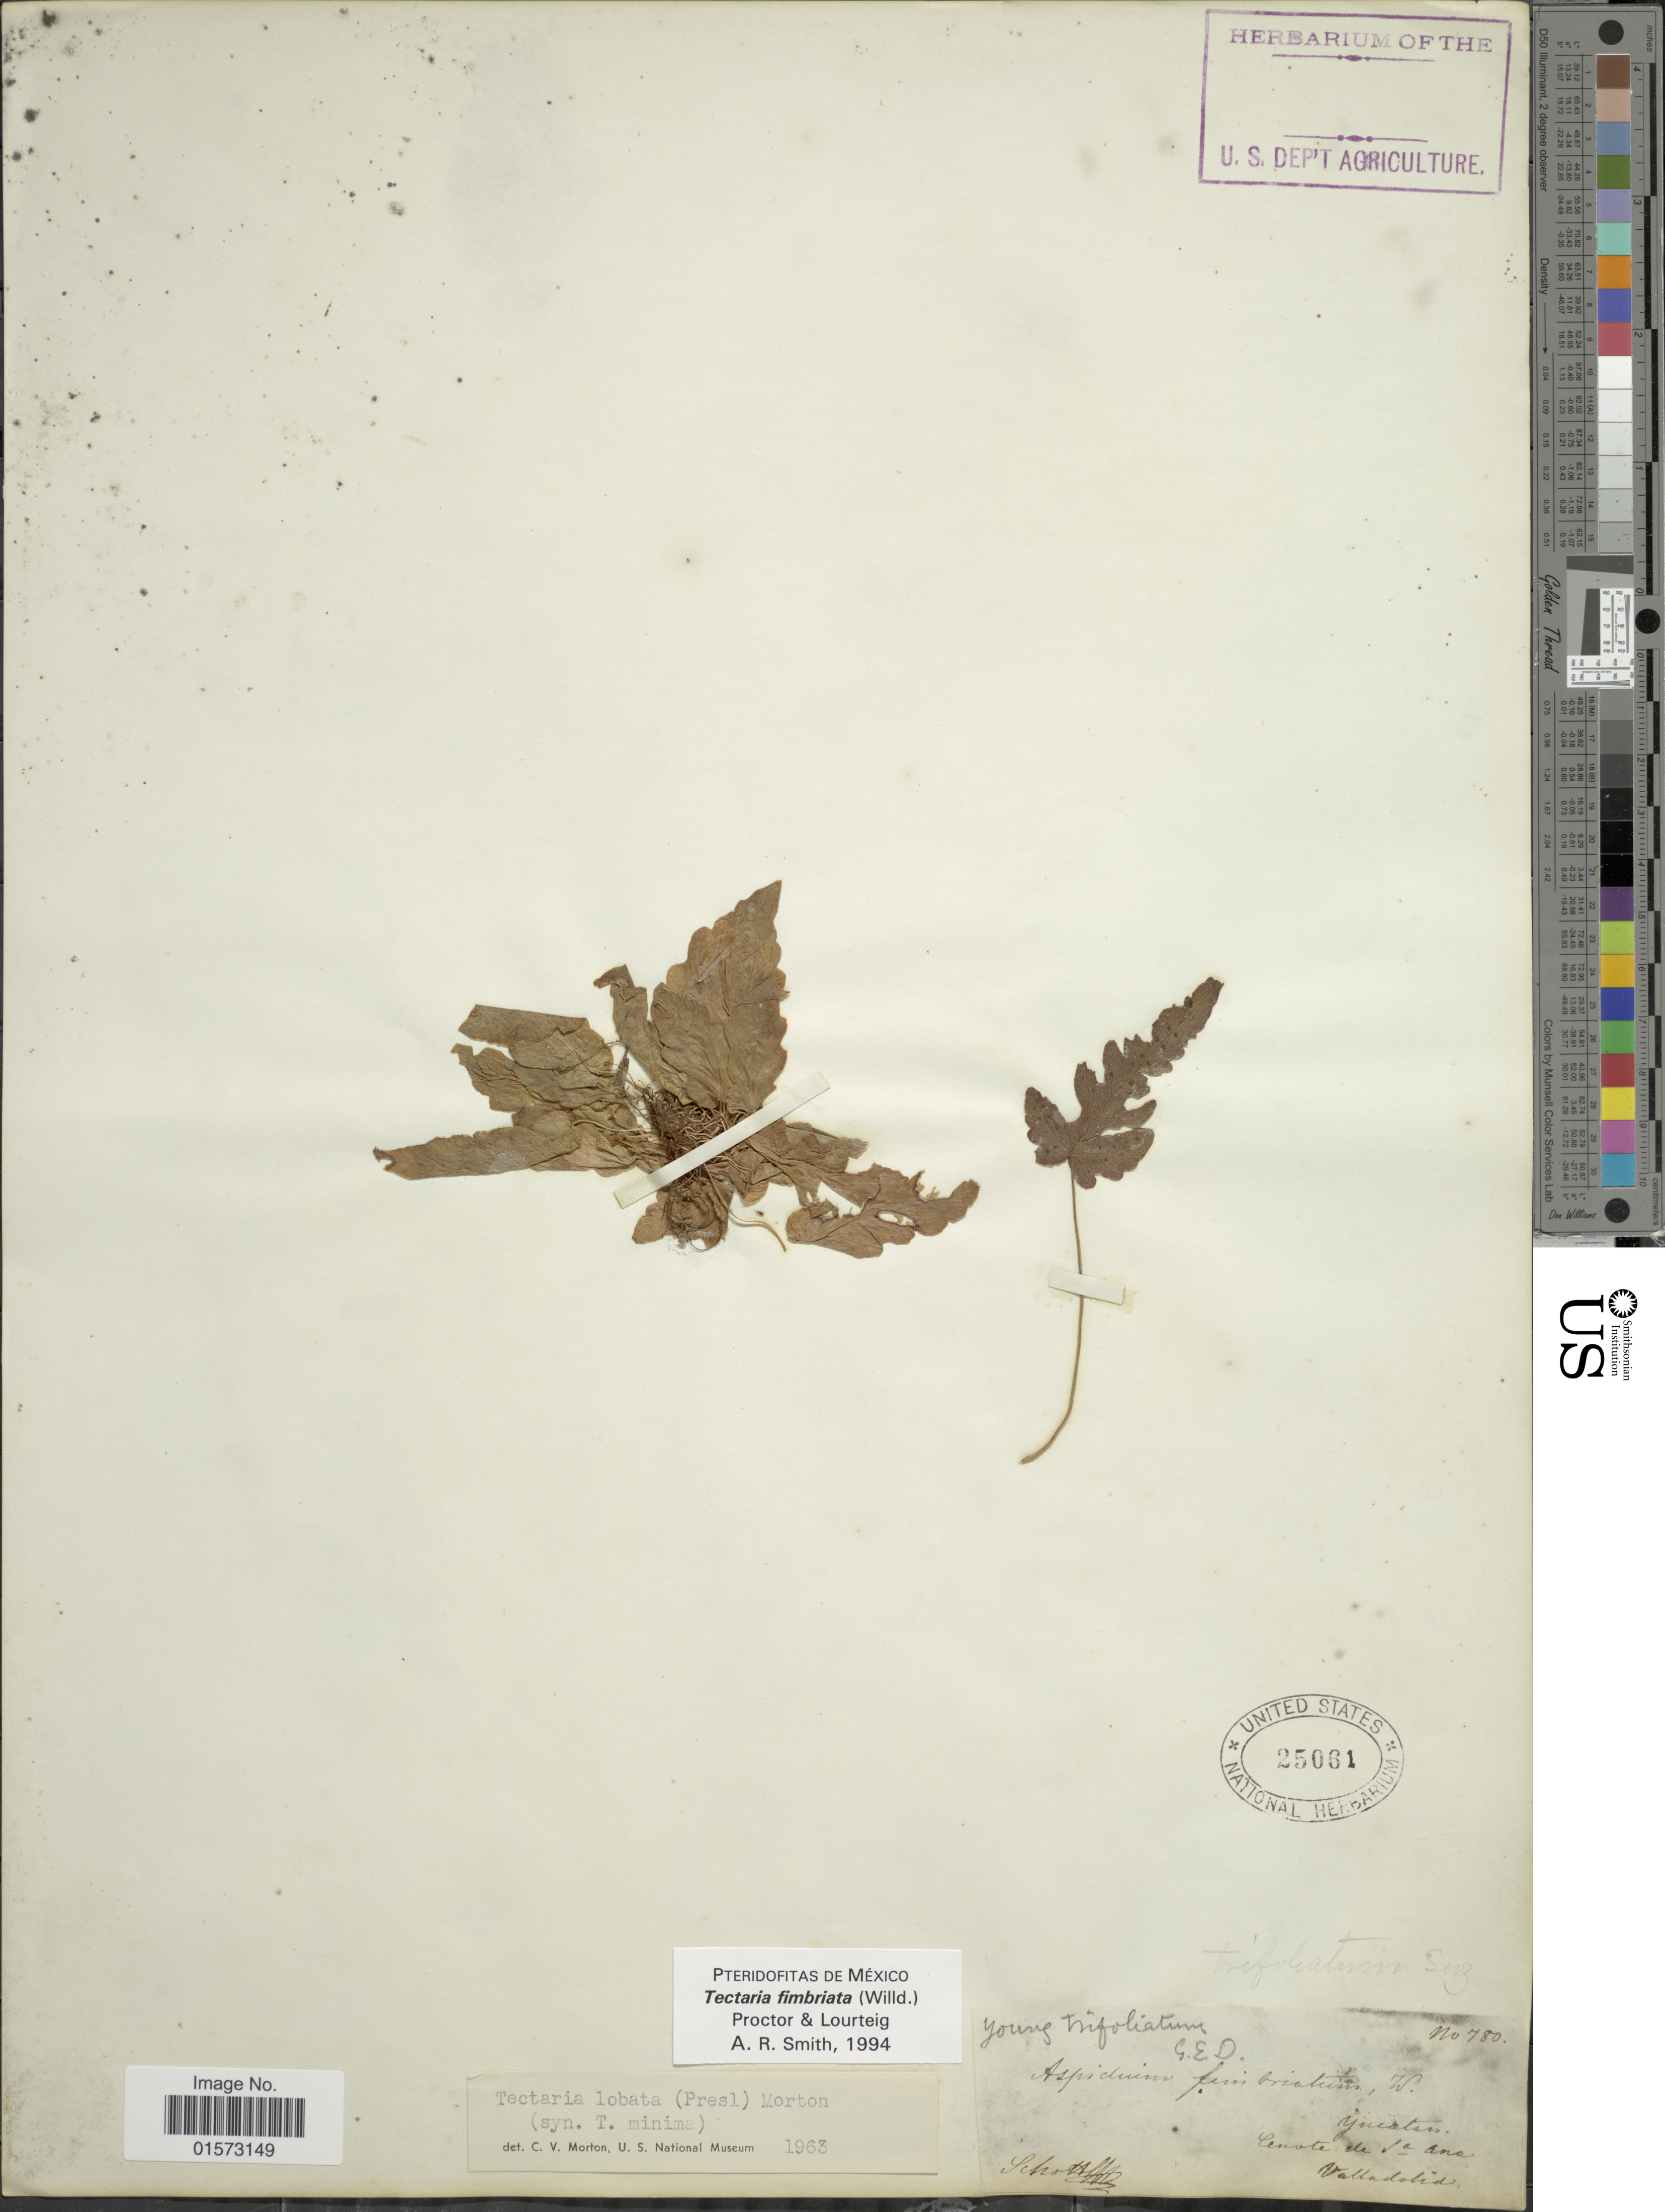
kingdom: Plantae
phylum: Tracheophyta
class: Polypodiopsida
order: Polypodiales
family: Tectariaceae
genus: Tectaria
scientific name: Tectaria fimbriata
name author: (Willd.) Lourteig & Proctor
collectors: Schott, --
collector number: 780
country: Mexico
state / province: Yucatán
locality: Cenote de Sa Ana, Valladolid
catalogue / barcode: US 25061